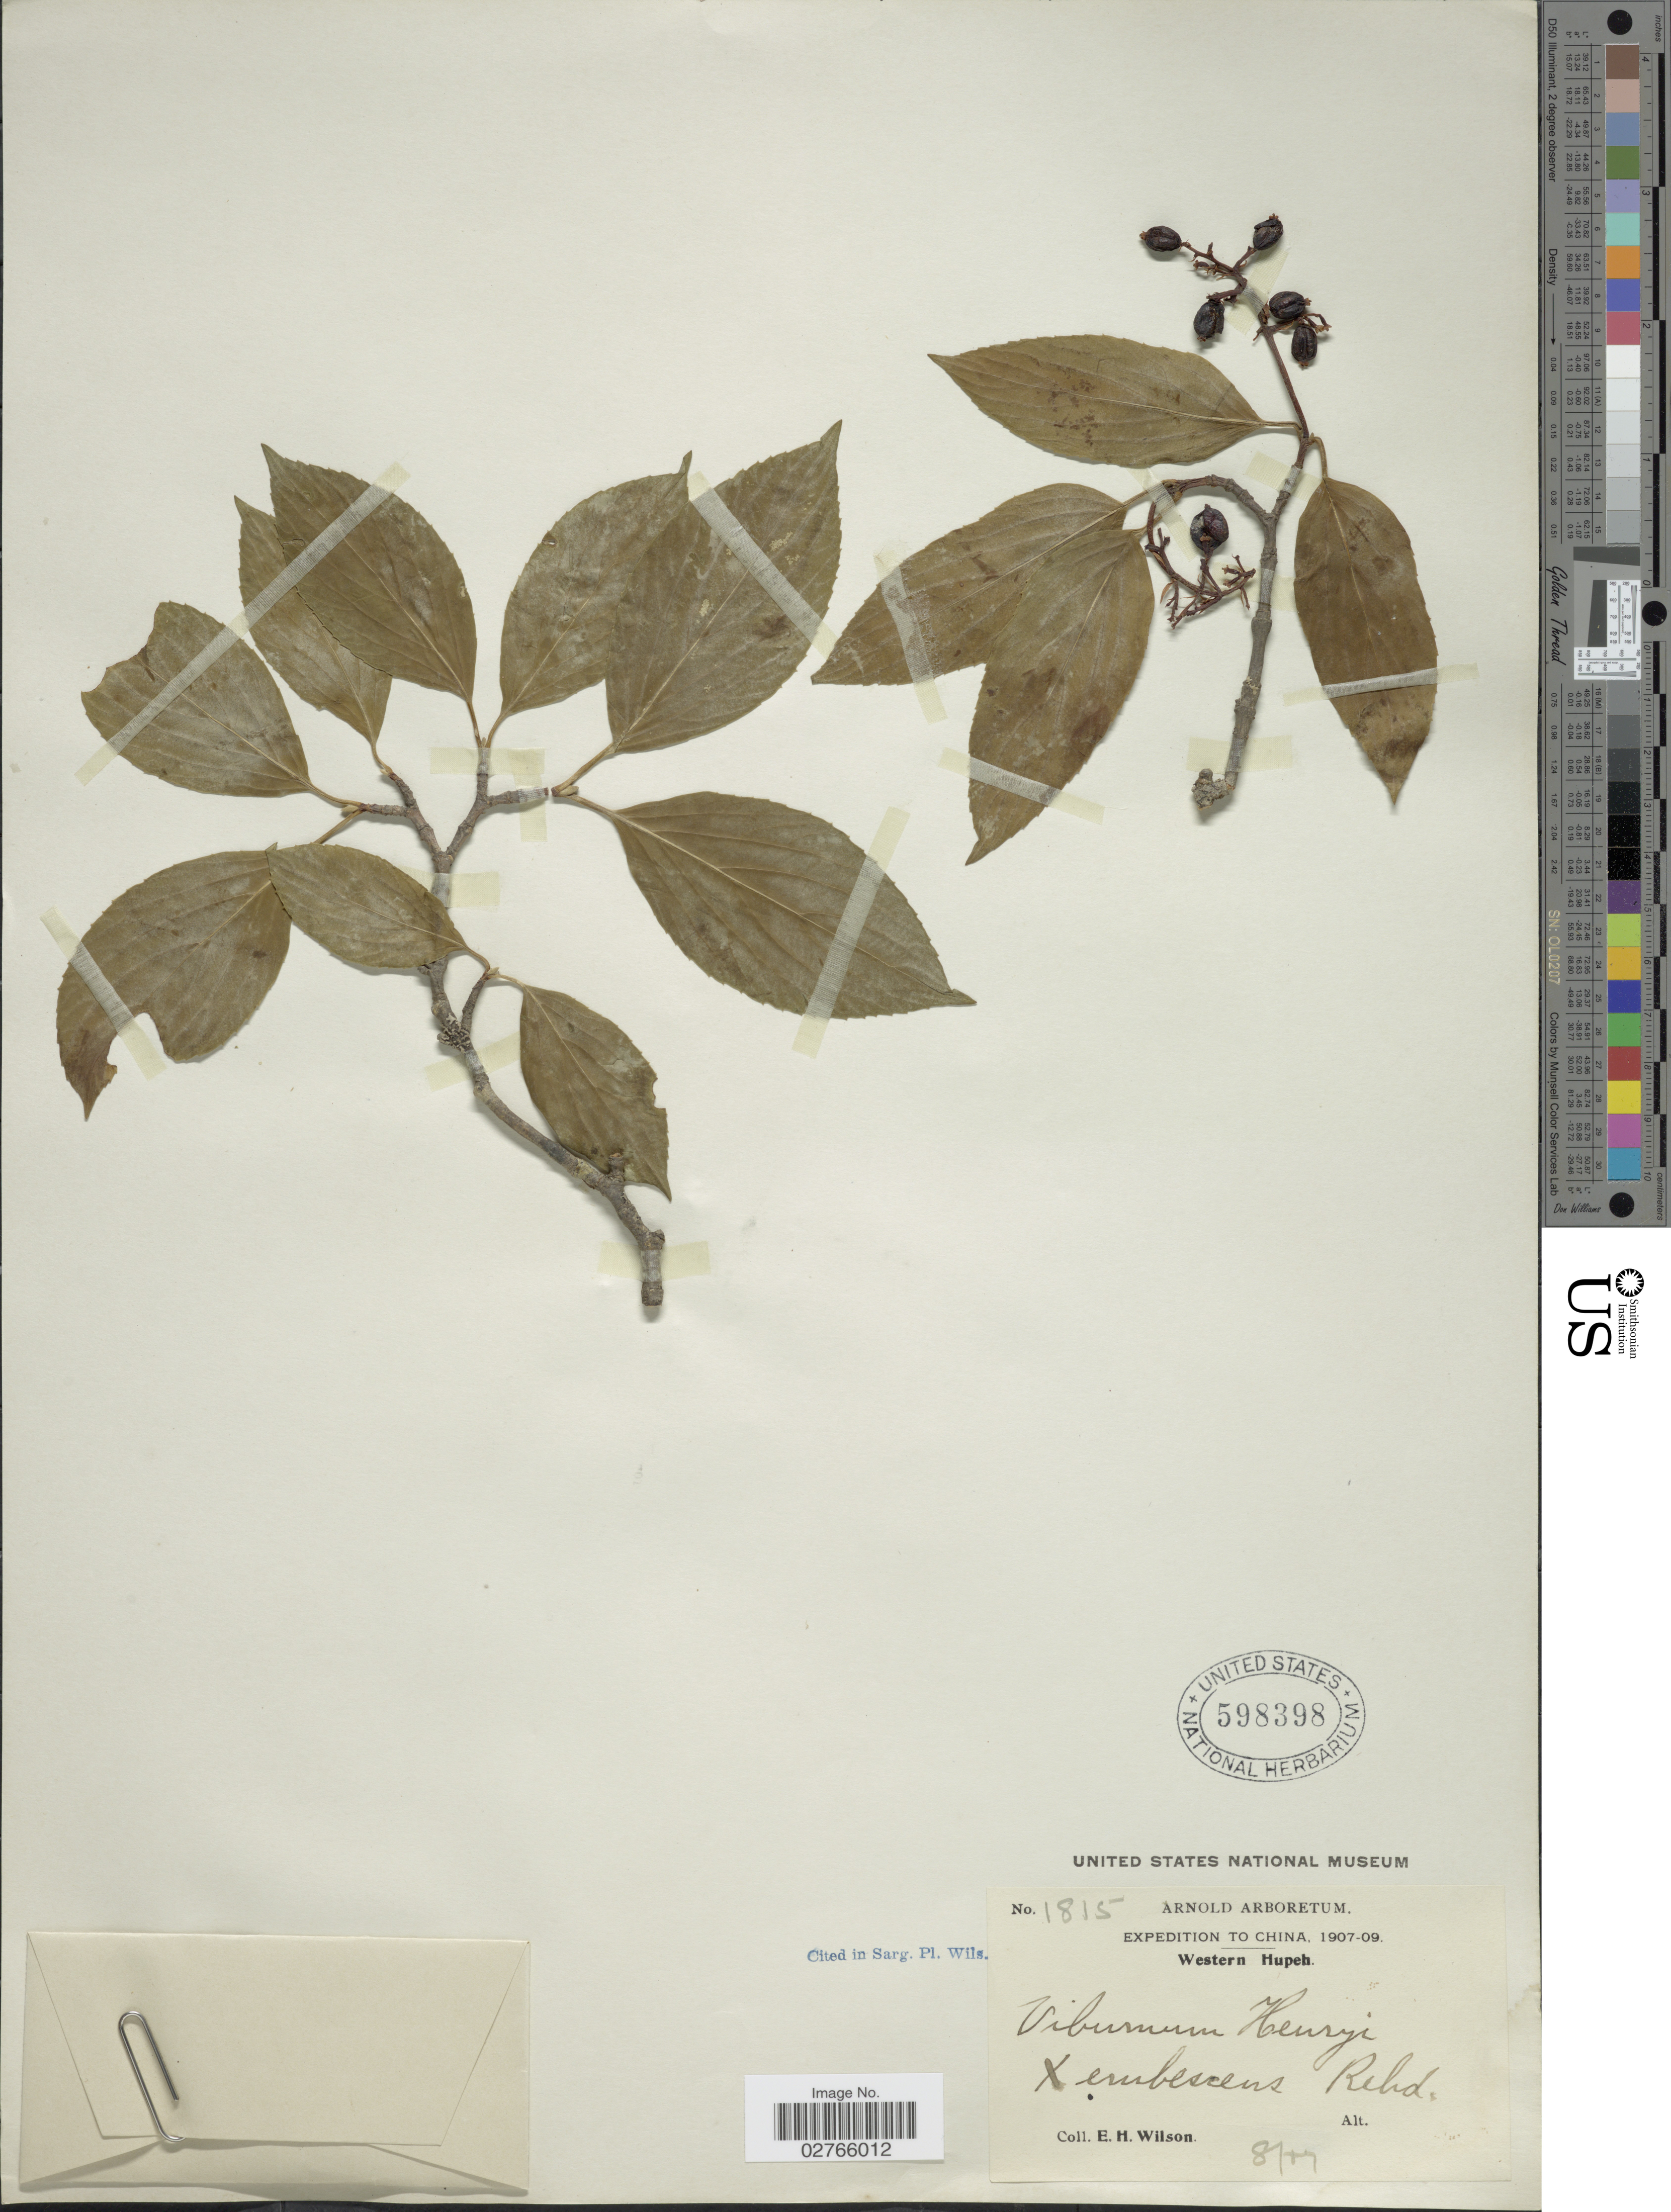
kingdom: Plantae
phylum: Tracheophyta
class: Magnoliopsida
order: Dipsacales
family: Viburnaceae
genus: Viburnum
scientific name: Viburnum henryi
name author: Hemsl. in F.B. Forbes & Hemsl.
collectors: E. Wilson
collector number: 1815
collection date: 1907-08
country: China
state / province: Hubei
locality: Western Hupeh.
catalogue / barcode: US 598398